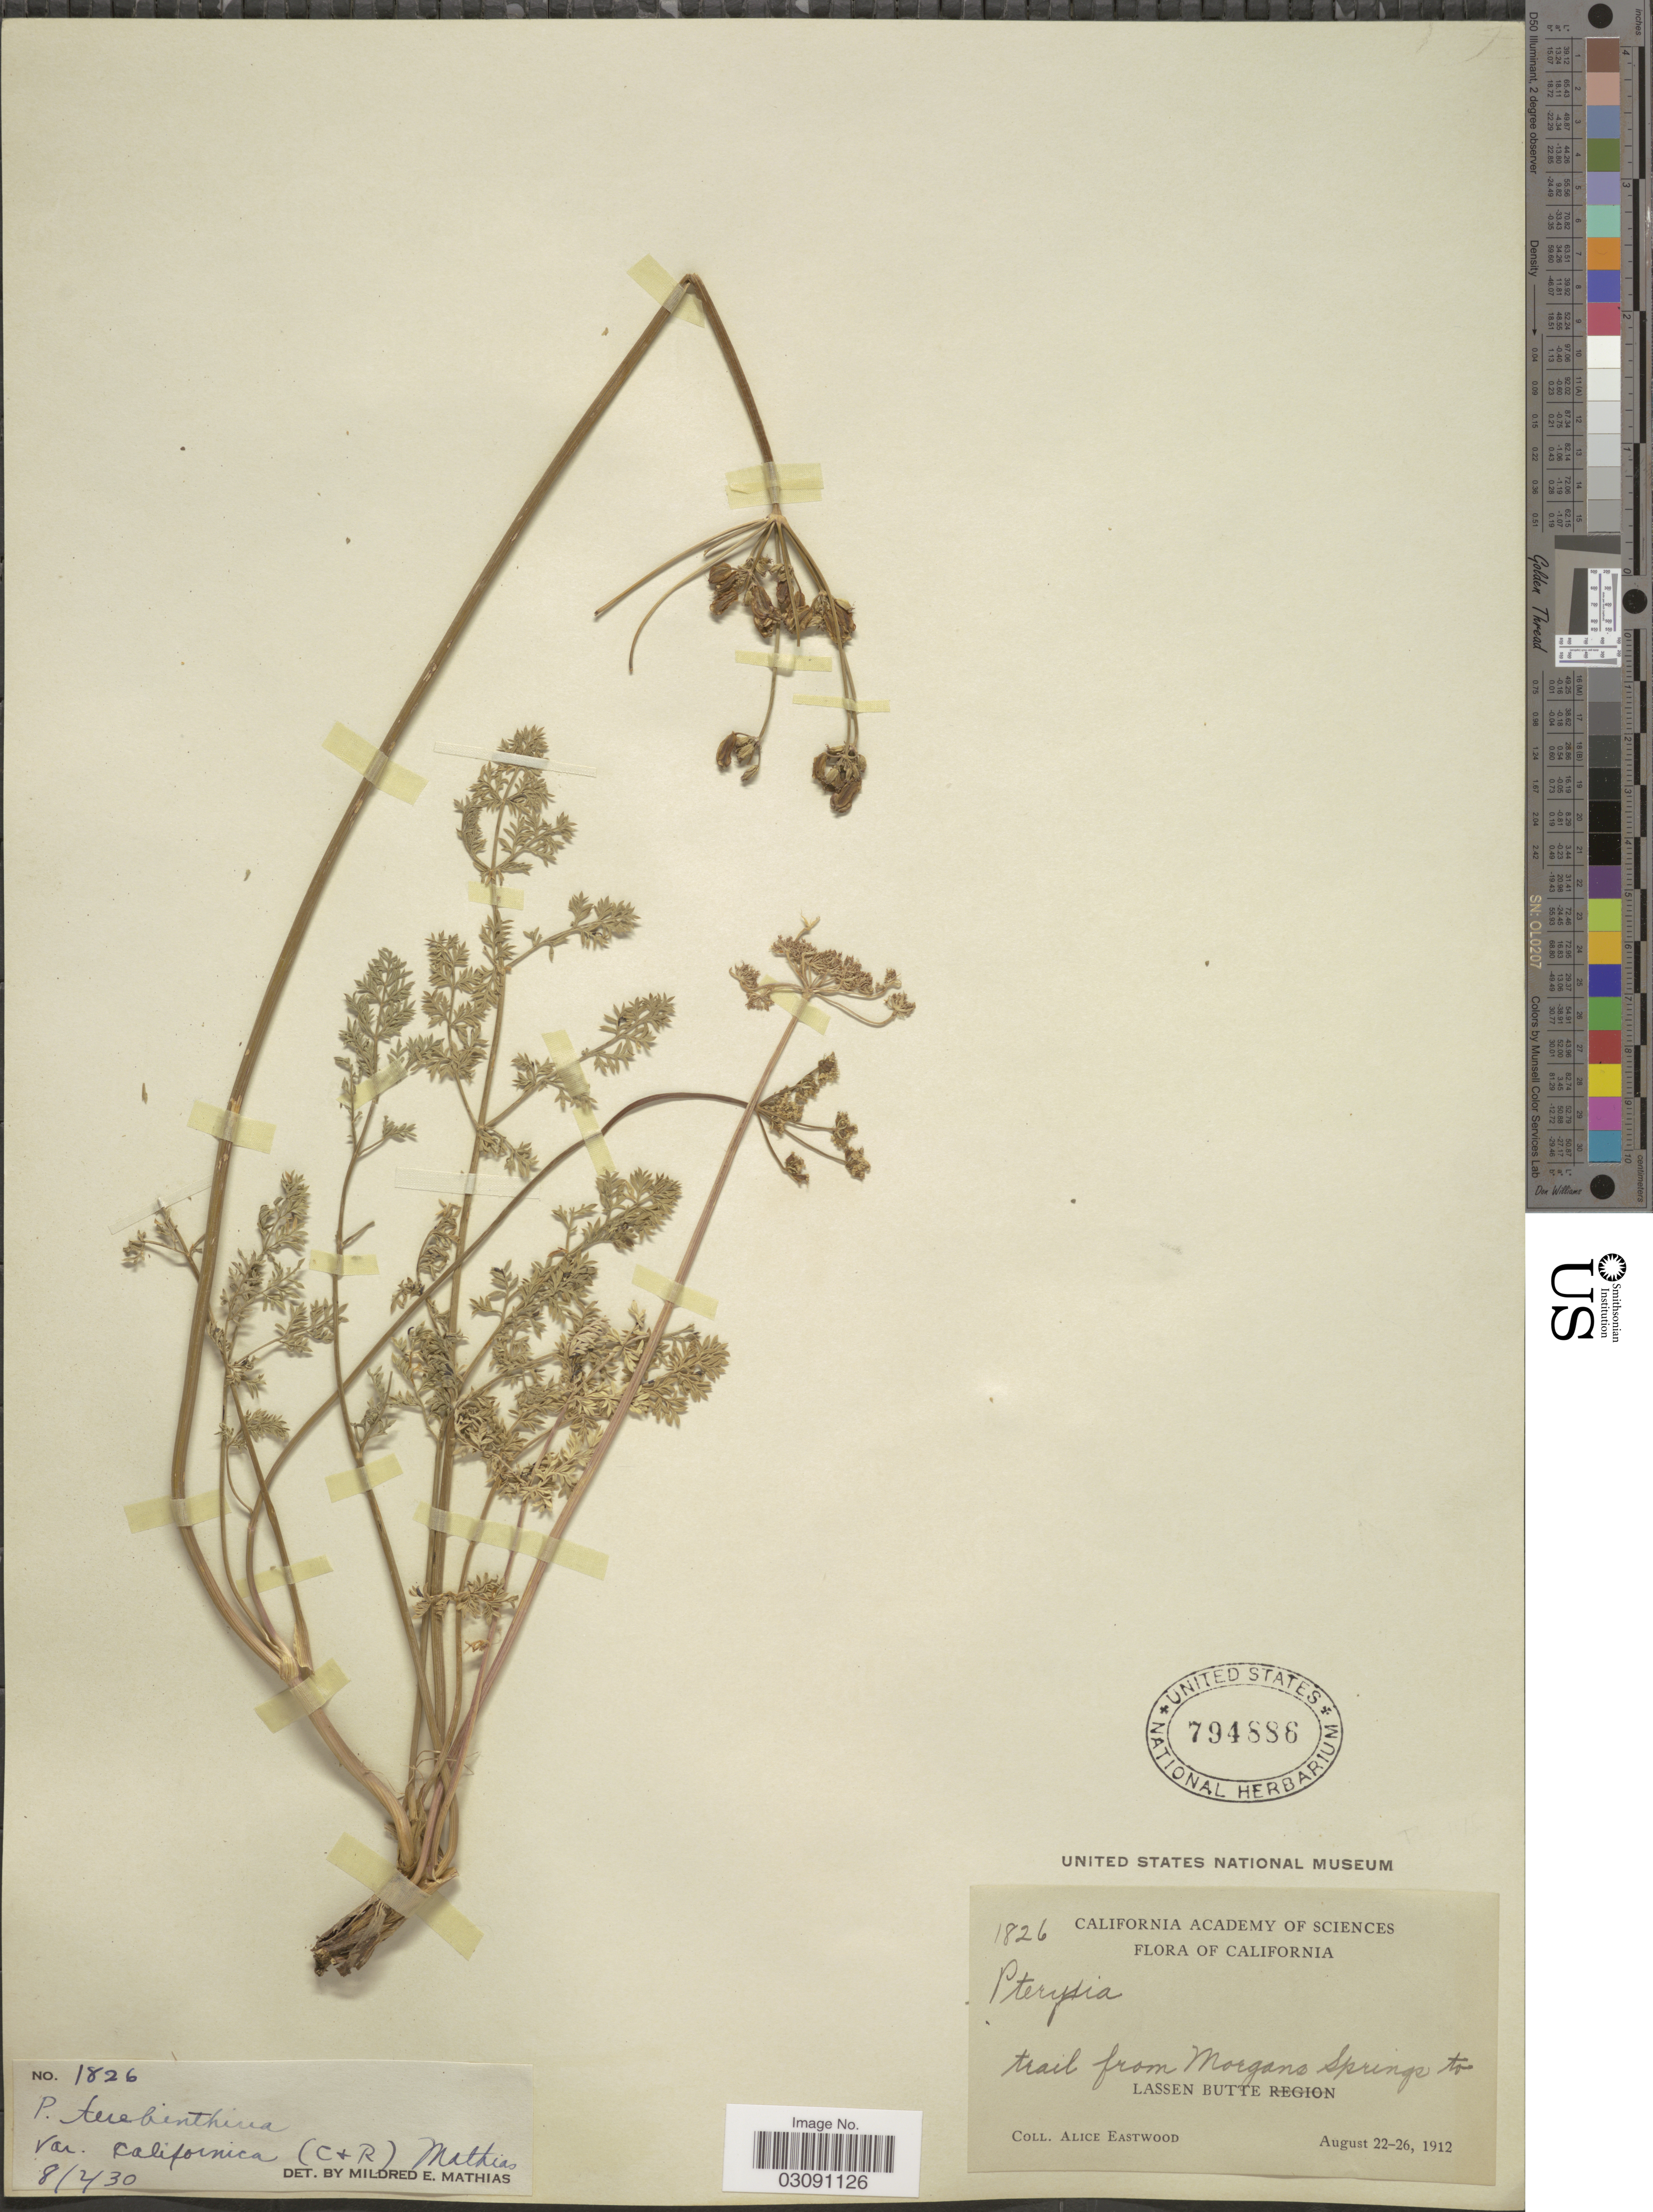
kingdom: Plantae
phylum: Tracheophyta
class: Magnoliopsida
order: Apiales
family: Apiaceae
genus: Pteryxia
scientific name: Pteryxia terebinthina var. californica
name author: (J.M. Coult. & Rose) Mathias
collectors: A. Eastwood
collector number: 1826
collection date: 1912-08-22/1912-08-26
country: United States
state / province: California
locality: Trail from Morgans Springs to Lassen Butte.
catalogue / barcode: US 794886